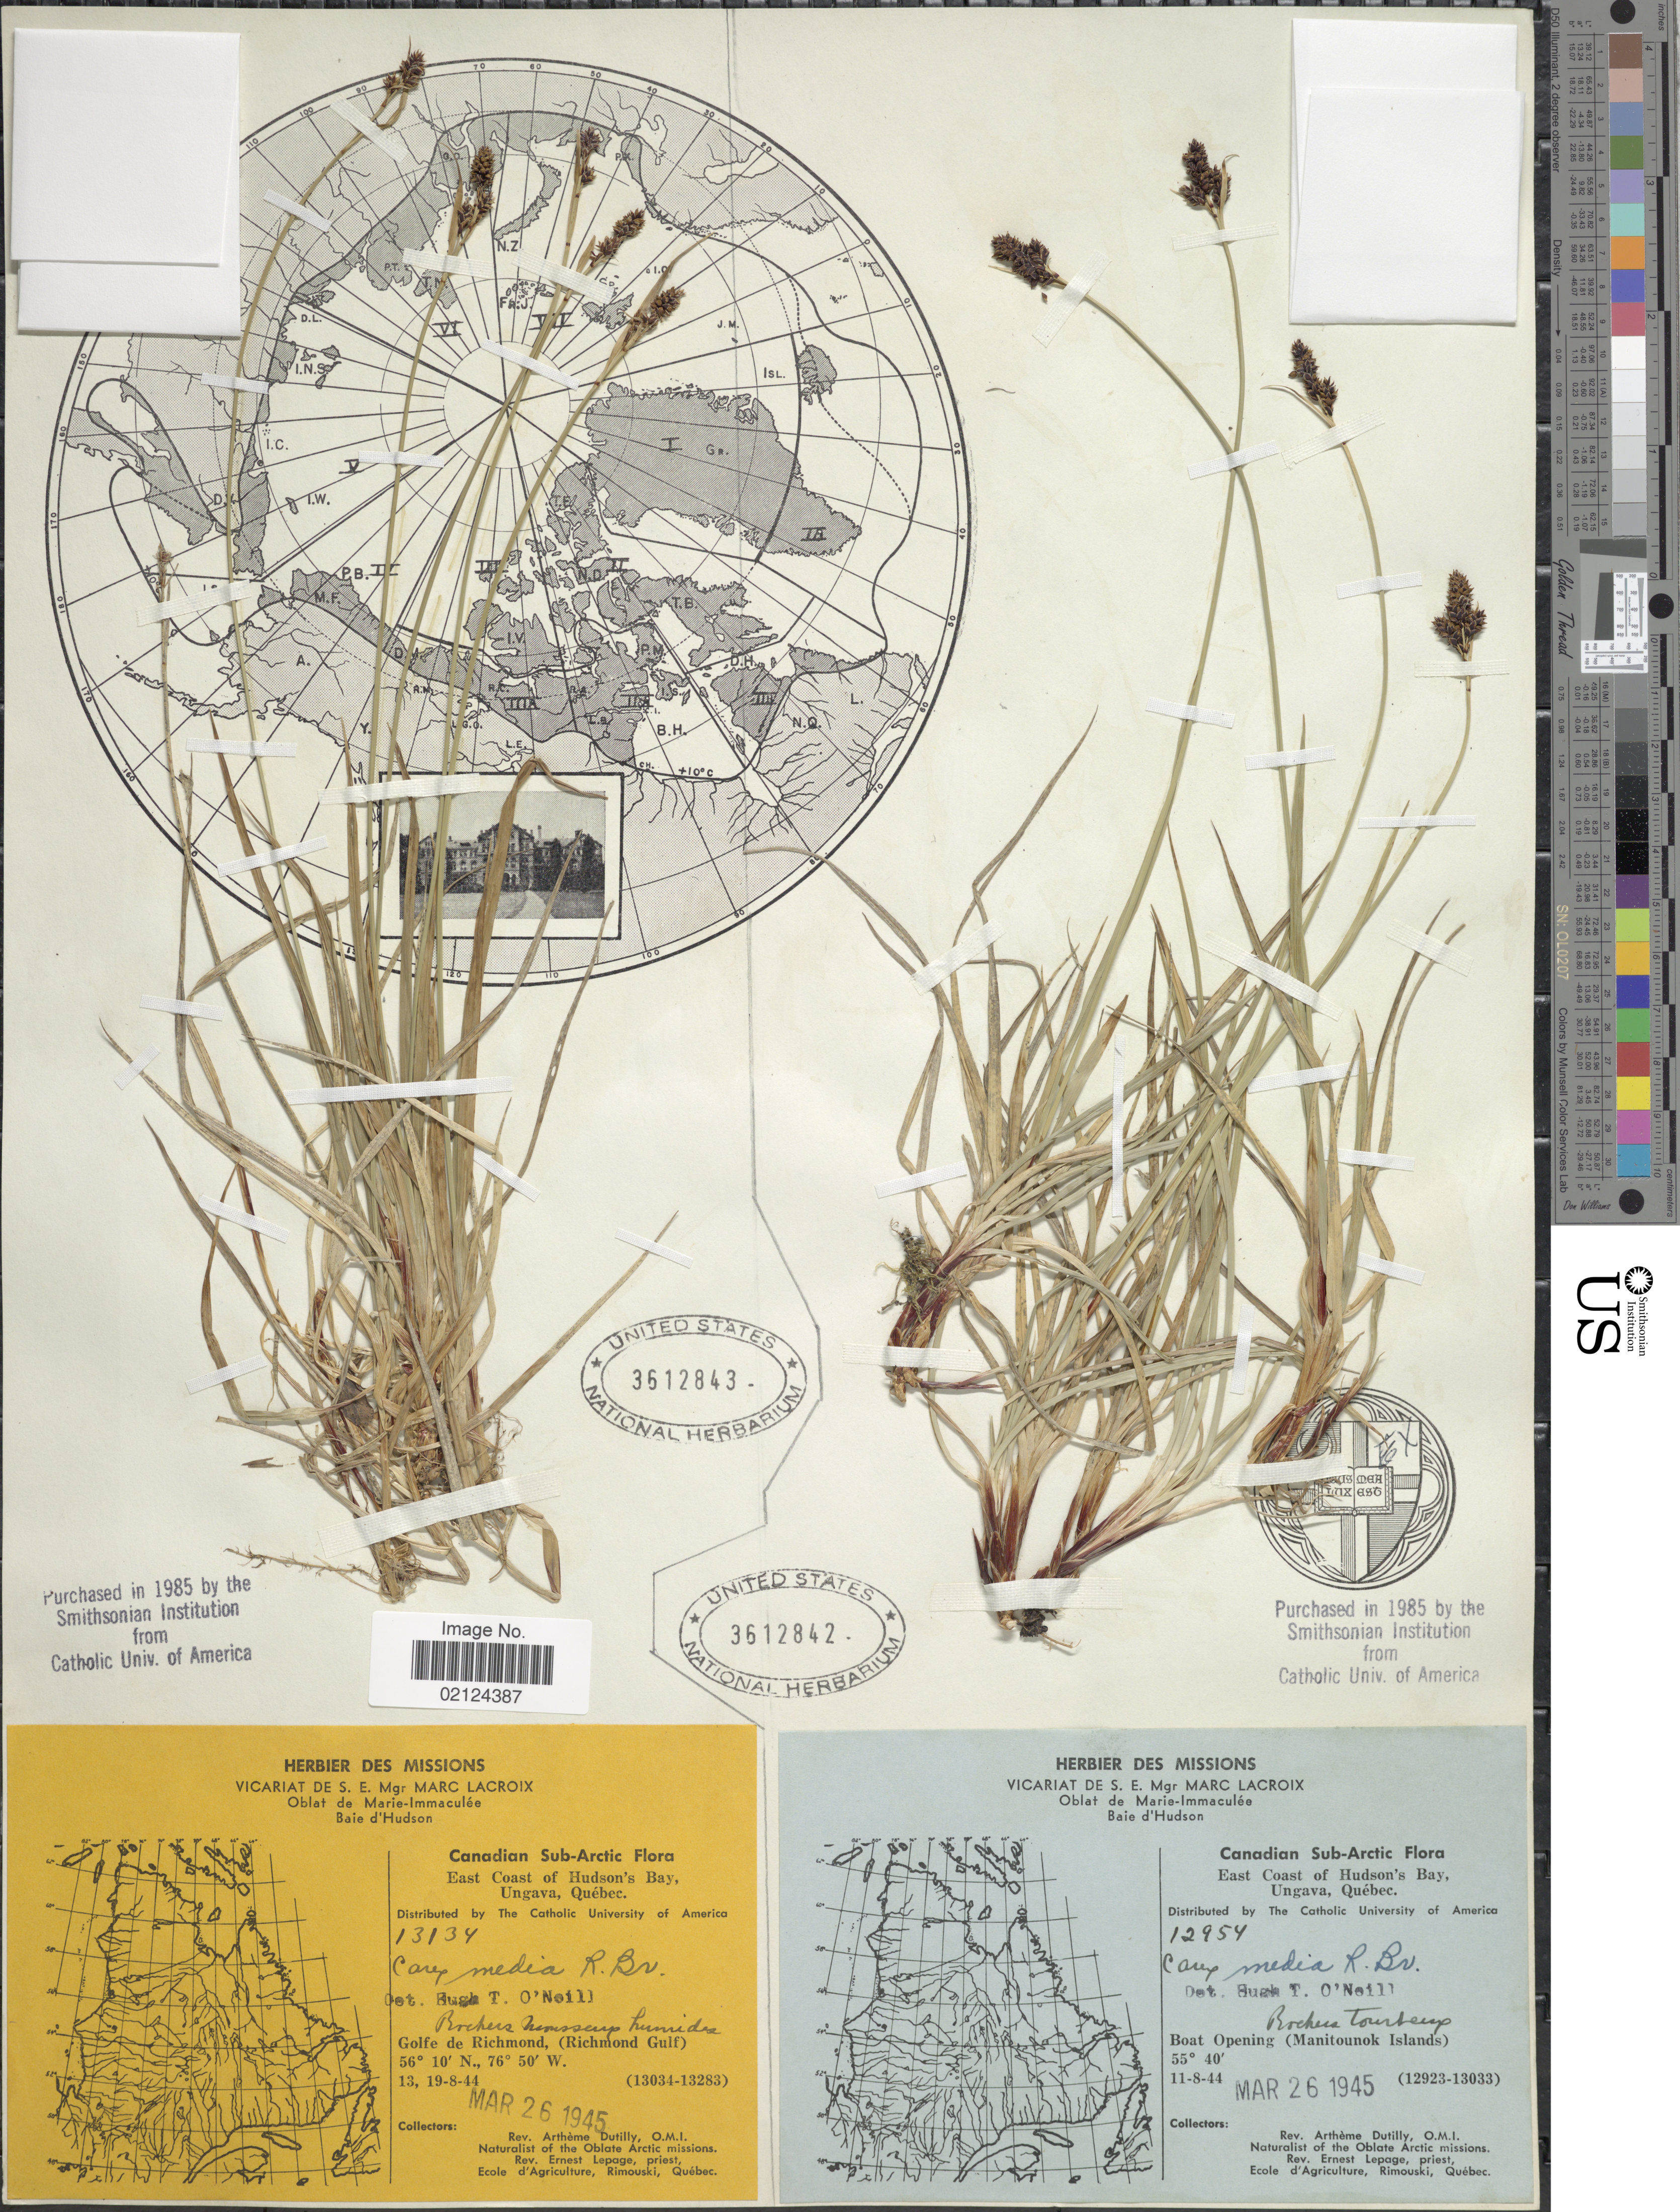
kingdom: Plantae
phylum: Tracheophyta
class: Liliopsida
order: Poales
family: Cyperaceae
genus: Carex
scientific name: Carex media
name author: R. Br.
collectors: A. Dutilly & E. Lepage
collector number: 13134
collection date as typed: Transcribed d/m/y: 13/8/44 to 19/8/44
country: Canada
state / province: Quebec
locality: Canadian Sub-Arctic, East Coast of Hudson' s Bay, Ungava, Quebec. Golfe de Rochmond (Richmond Gulf)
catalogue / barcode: US 3612843-2